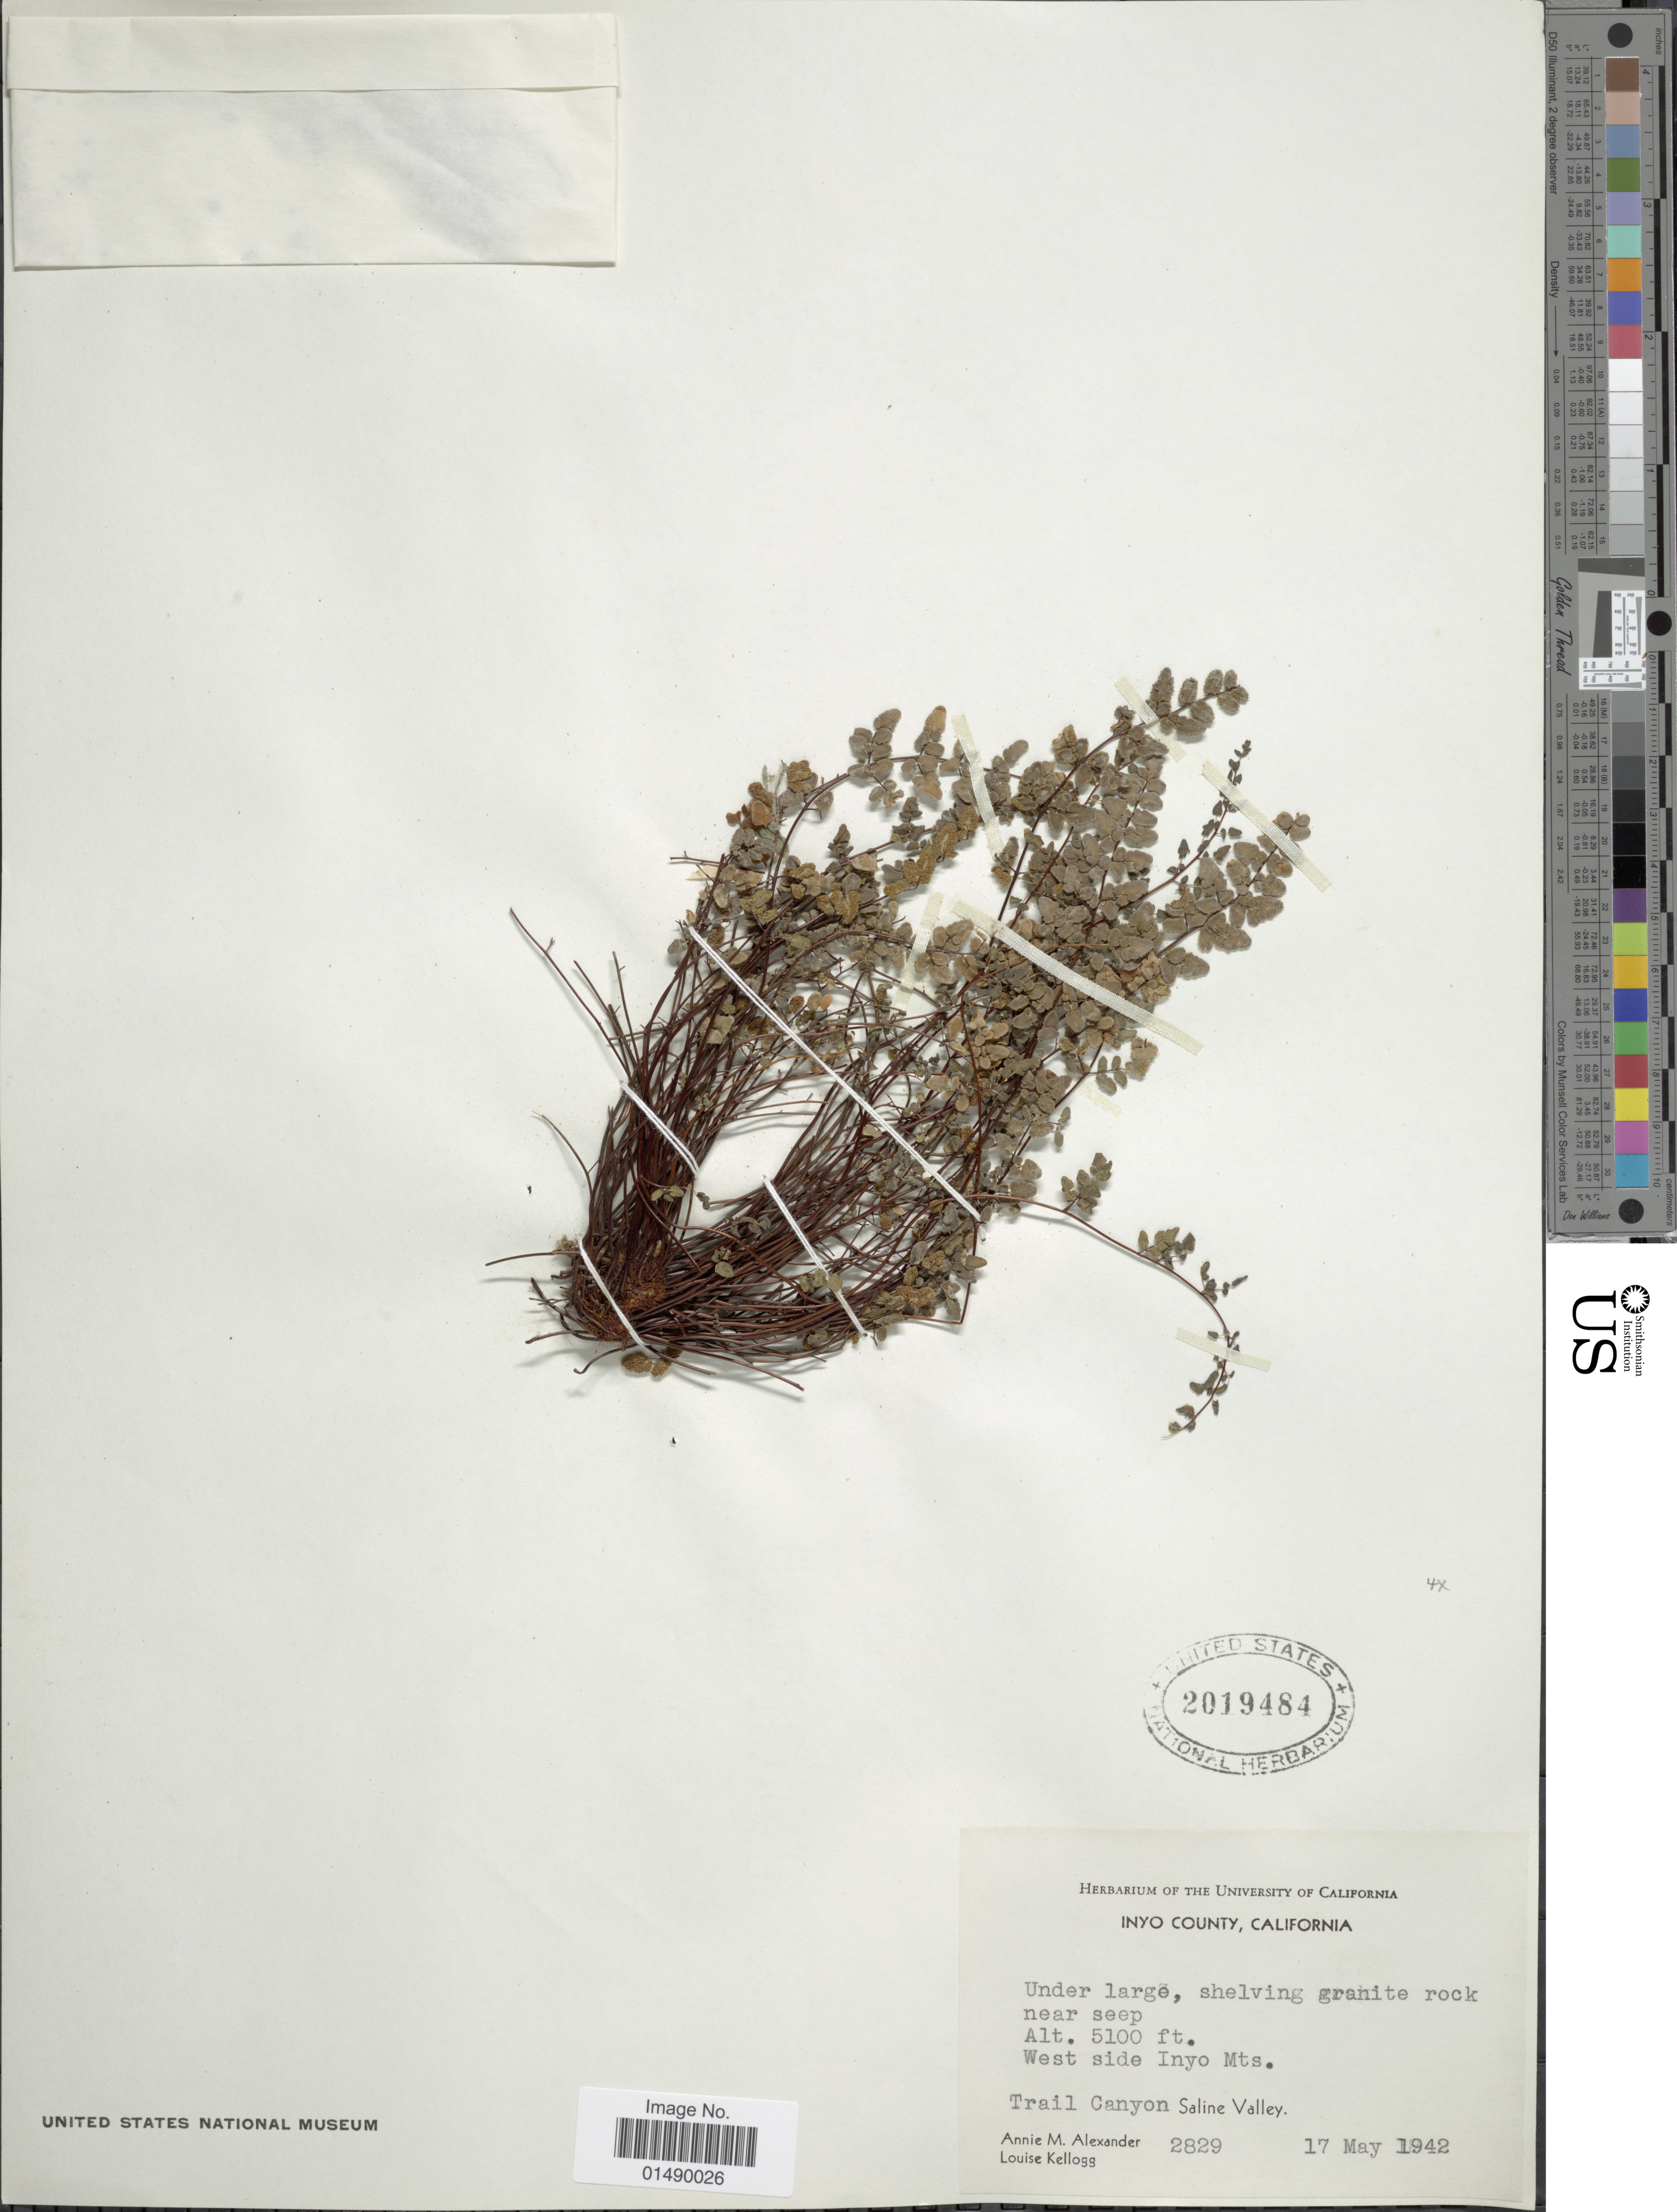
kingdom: Plantae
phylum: Tracheophyta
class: Polypodiopsida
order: Polypodiales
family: Pteridaceae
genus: Argyrochosma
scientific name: Argyrochosma jonesii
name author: (Maxon) Windham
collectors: A. M. Alexander & L. Kellogg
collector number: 2829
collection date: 1942-05-17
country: United States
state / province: California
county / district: Inyo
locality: California, Inyo County, West side Inyo Mts., trail Canyon Saline Valley.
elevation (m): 1554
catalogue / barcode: US 2019484